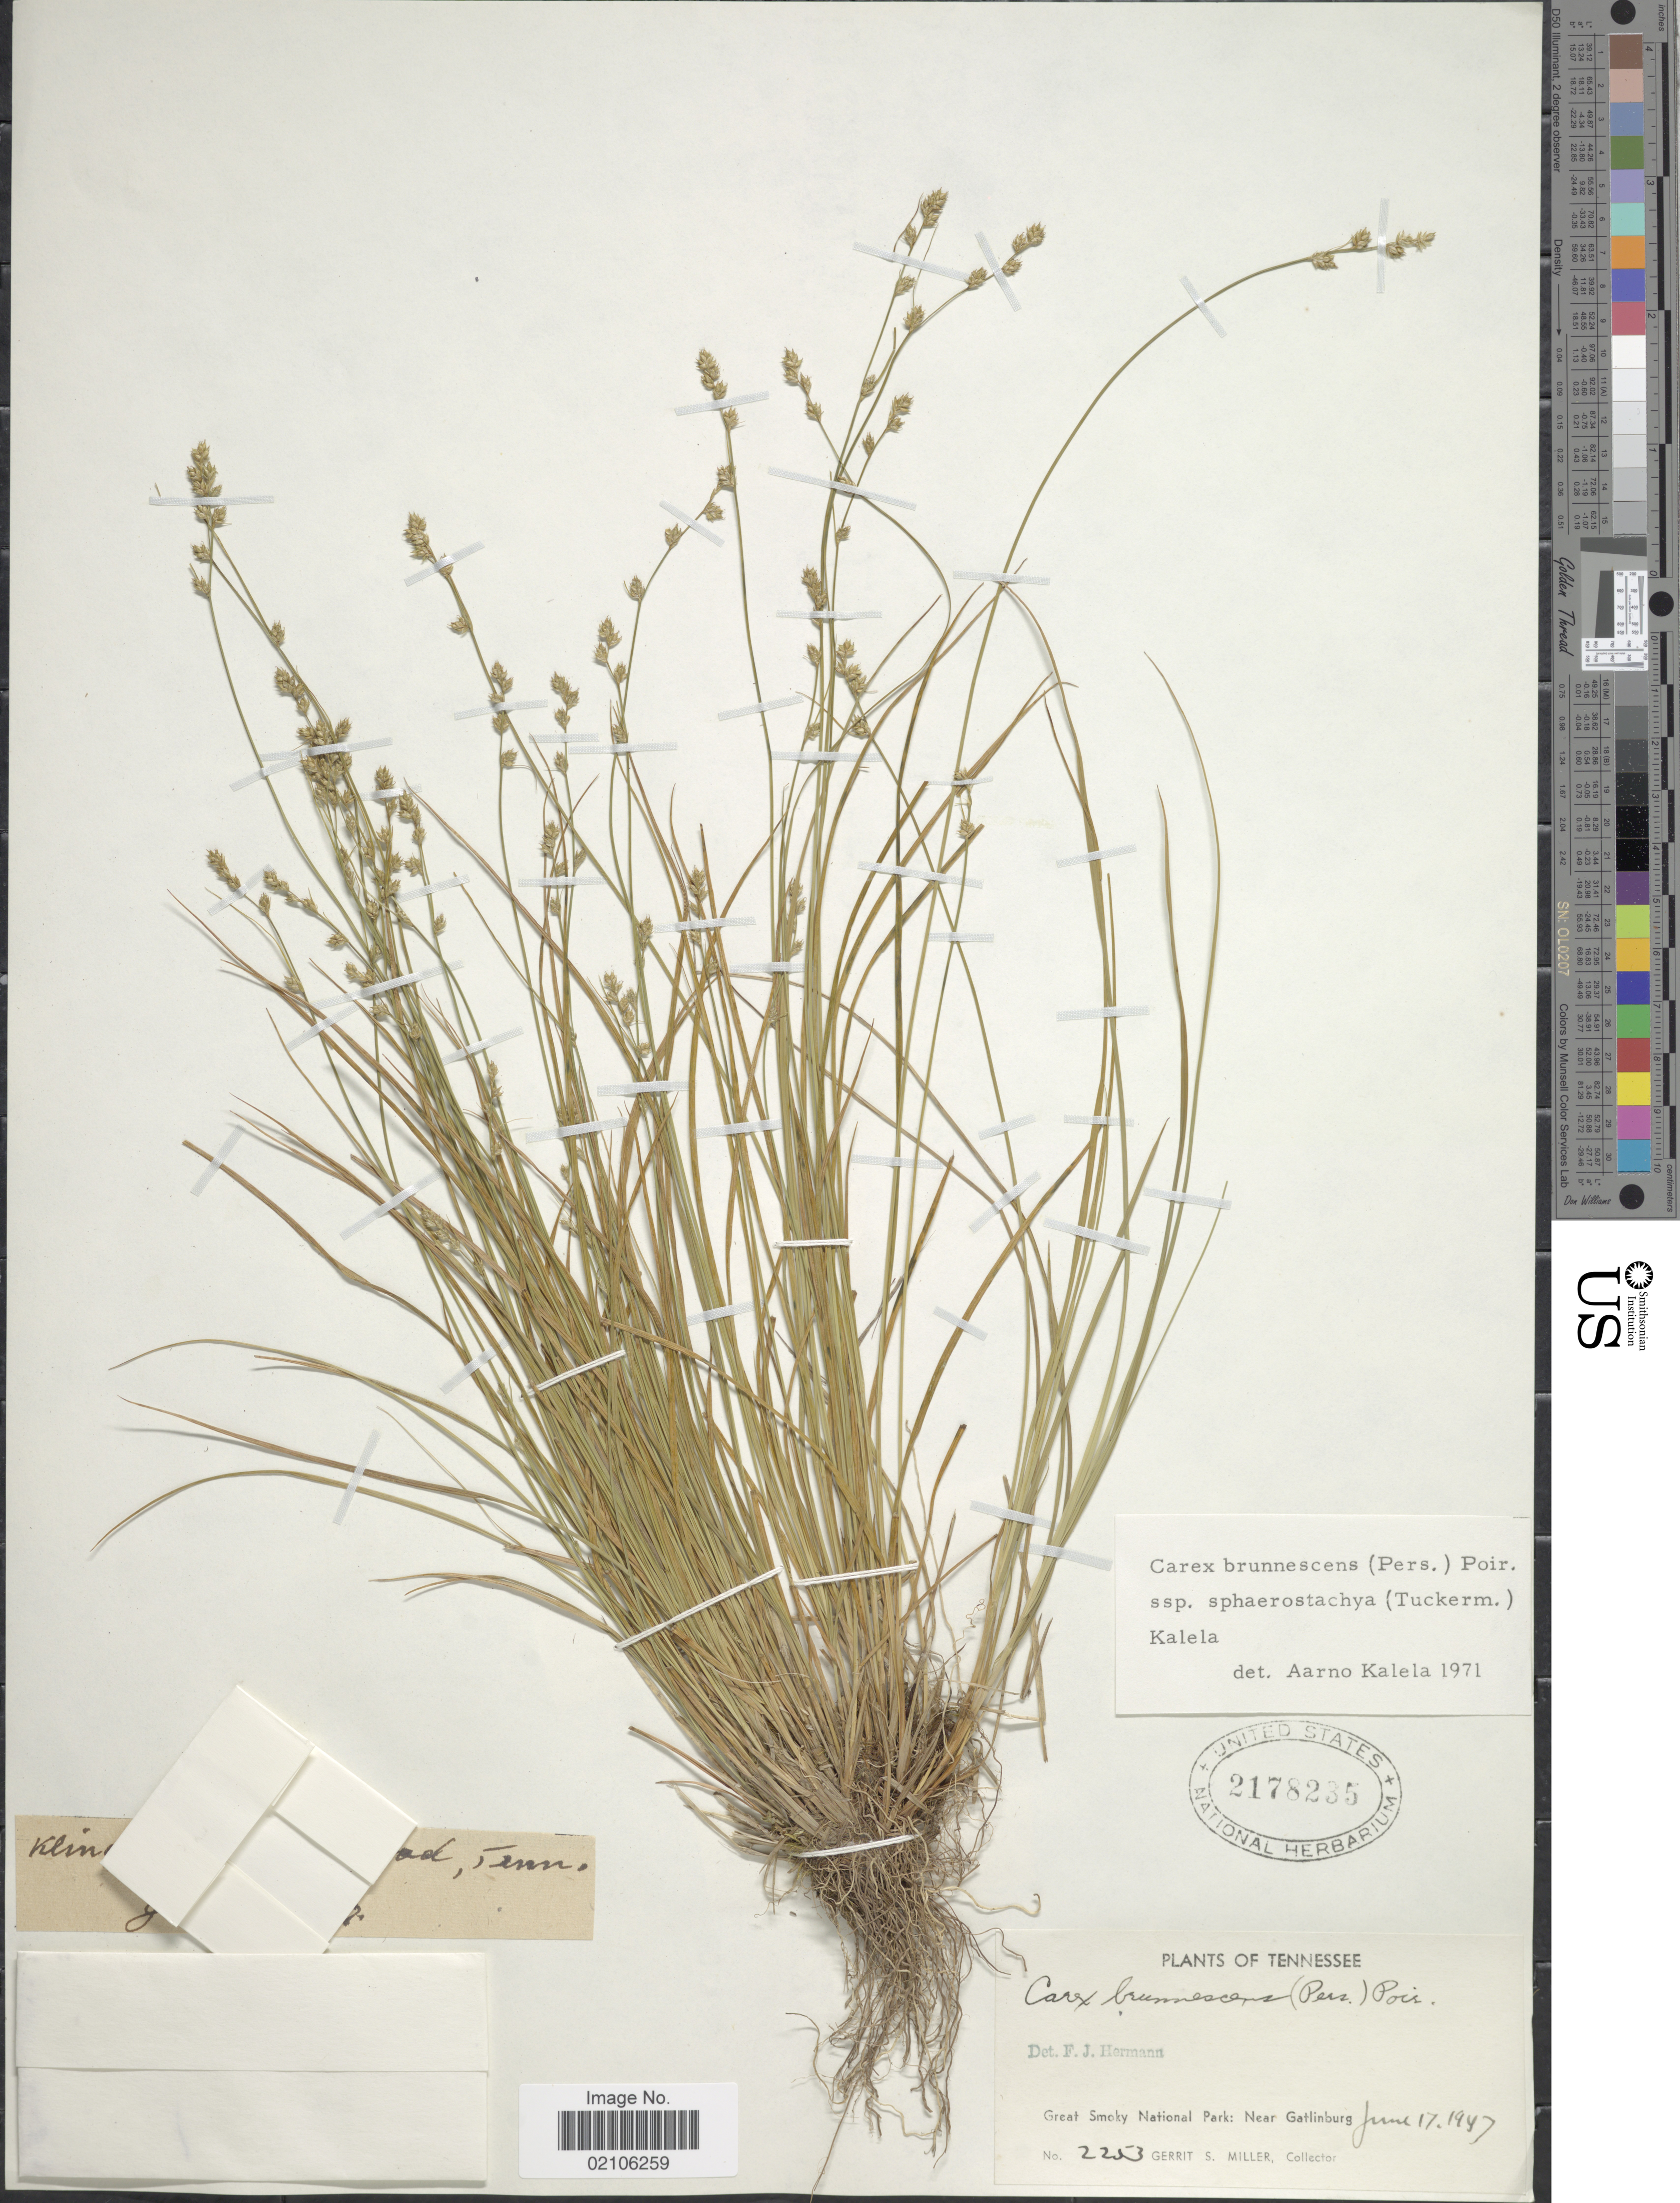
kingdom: Plantae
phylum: Tracheophyta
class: Liliopsida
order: Poales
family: Cyperaceae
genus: Carex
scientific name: Carex brunnescens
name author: (Pers.) Poir.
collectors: G. S. Miller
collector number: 2253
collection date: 1947-06-17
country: United States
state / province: Tennessee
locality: Great Smokey National Park: near Gatlinburg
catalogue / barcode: US 2178235